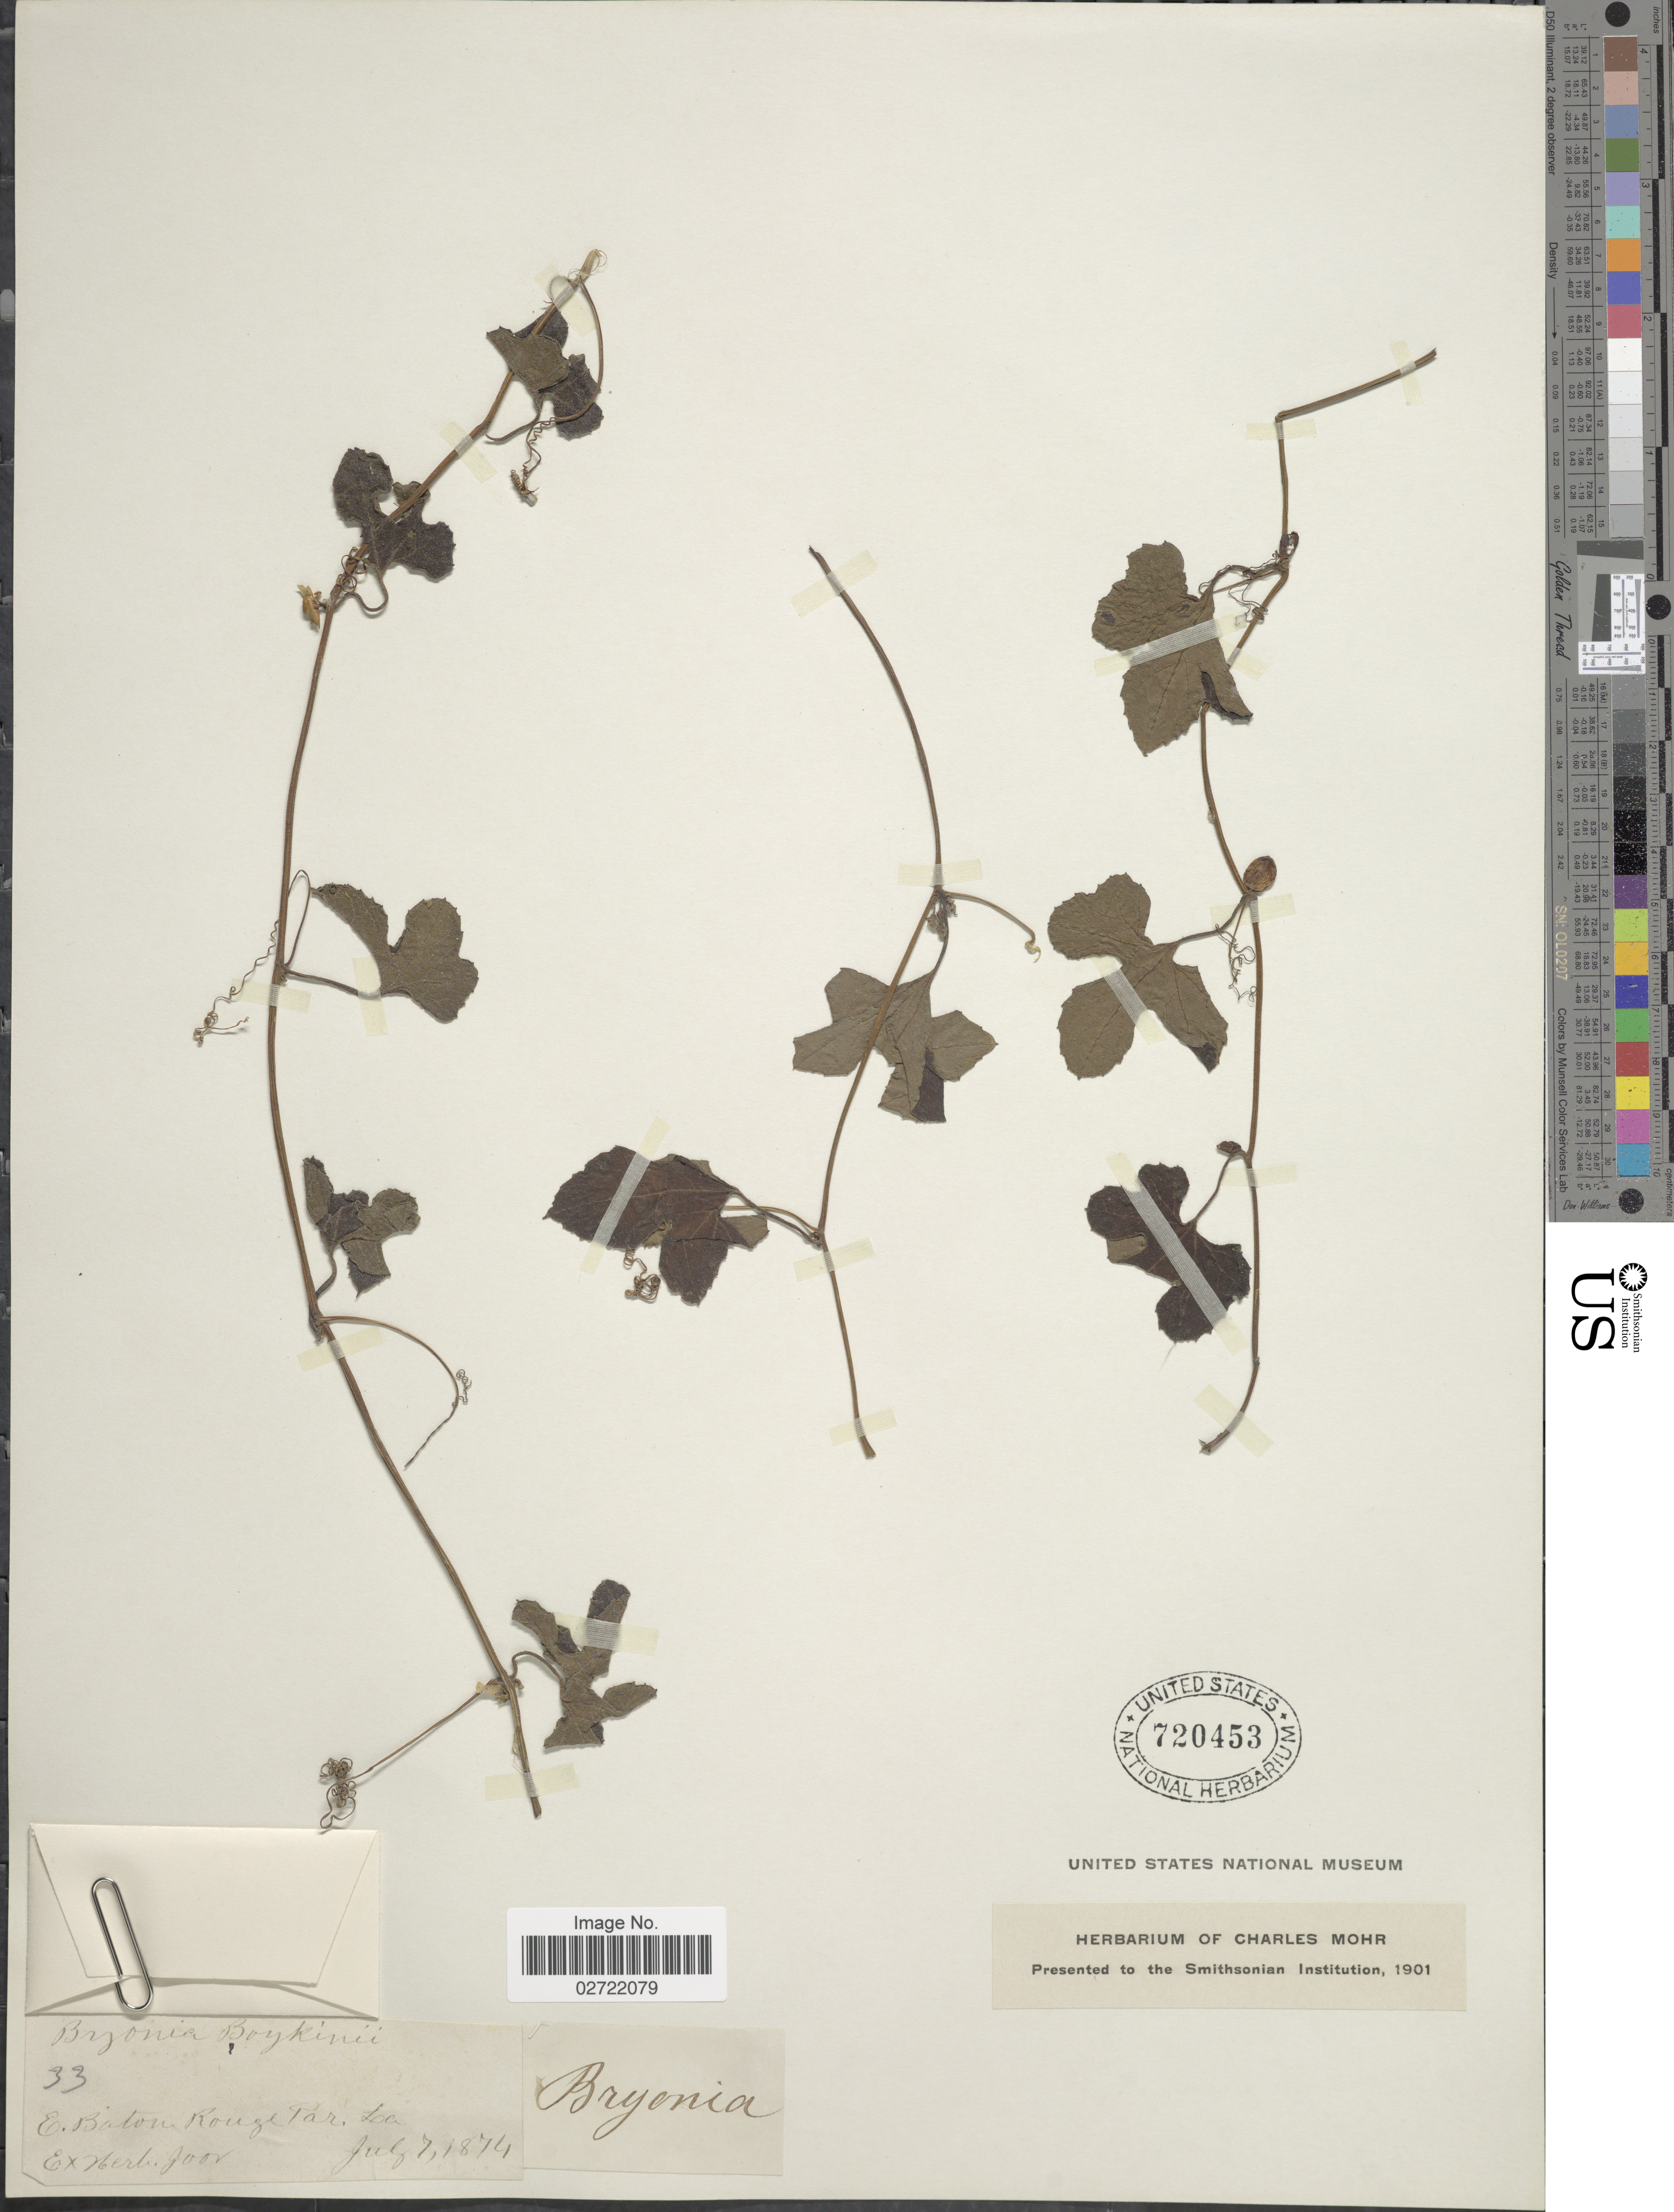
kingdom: Plantae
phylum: Tracheophyta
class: Magnoliopsida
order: Cucurbitales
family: Cucurbitaceae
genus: Cayaponia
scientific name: Cayaponia quinqueloba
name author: (Raf.) Shinners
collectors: ex herb. J.F. Joor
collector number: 33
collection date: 1874-07-07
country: United States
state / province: Louisiana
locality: E Baton Rouge Parish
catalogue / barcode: US 720453